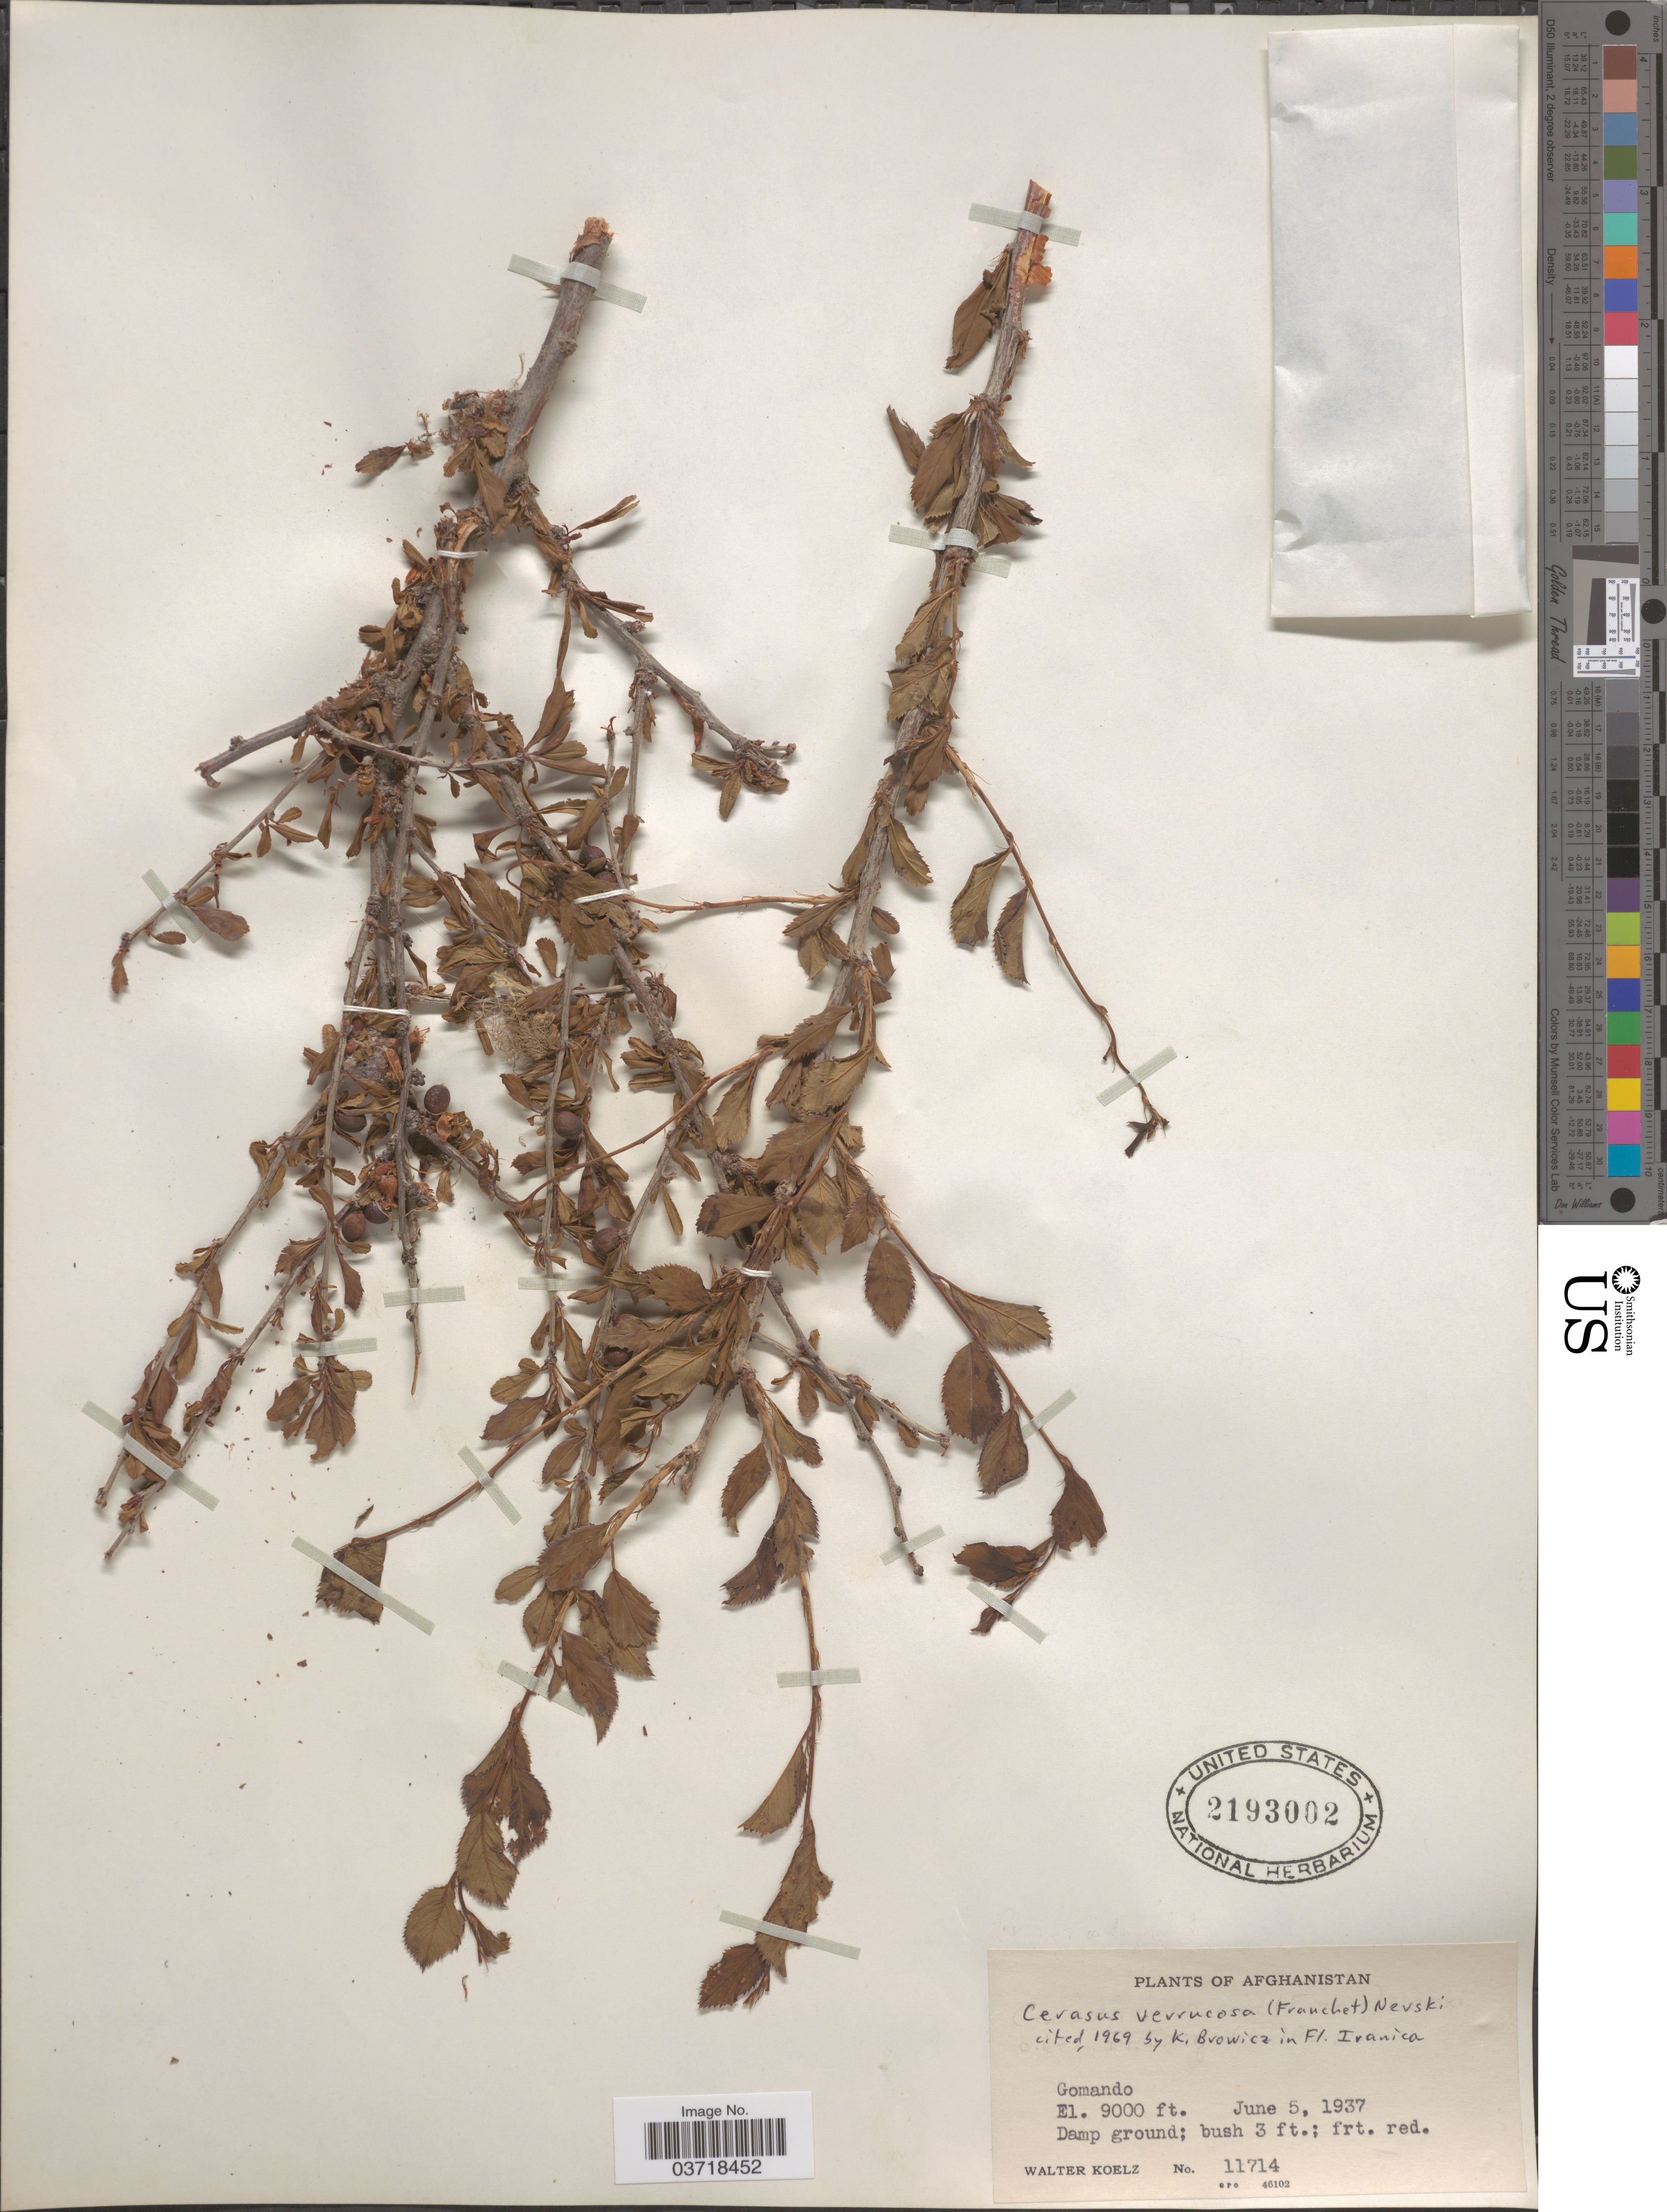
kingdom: Plantae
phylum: Tracheophyta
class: Magnoliopsida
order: Rosales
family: Rosaceae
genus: Prunus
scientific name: Prunus verrucosa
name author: Franch.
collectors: W. N. Koelz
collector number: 11714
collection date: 1937-06-05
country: Afghanistan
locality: Gomando.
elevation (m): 2743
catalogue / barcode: US 2193002